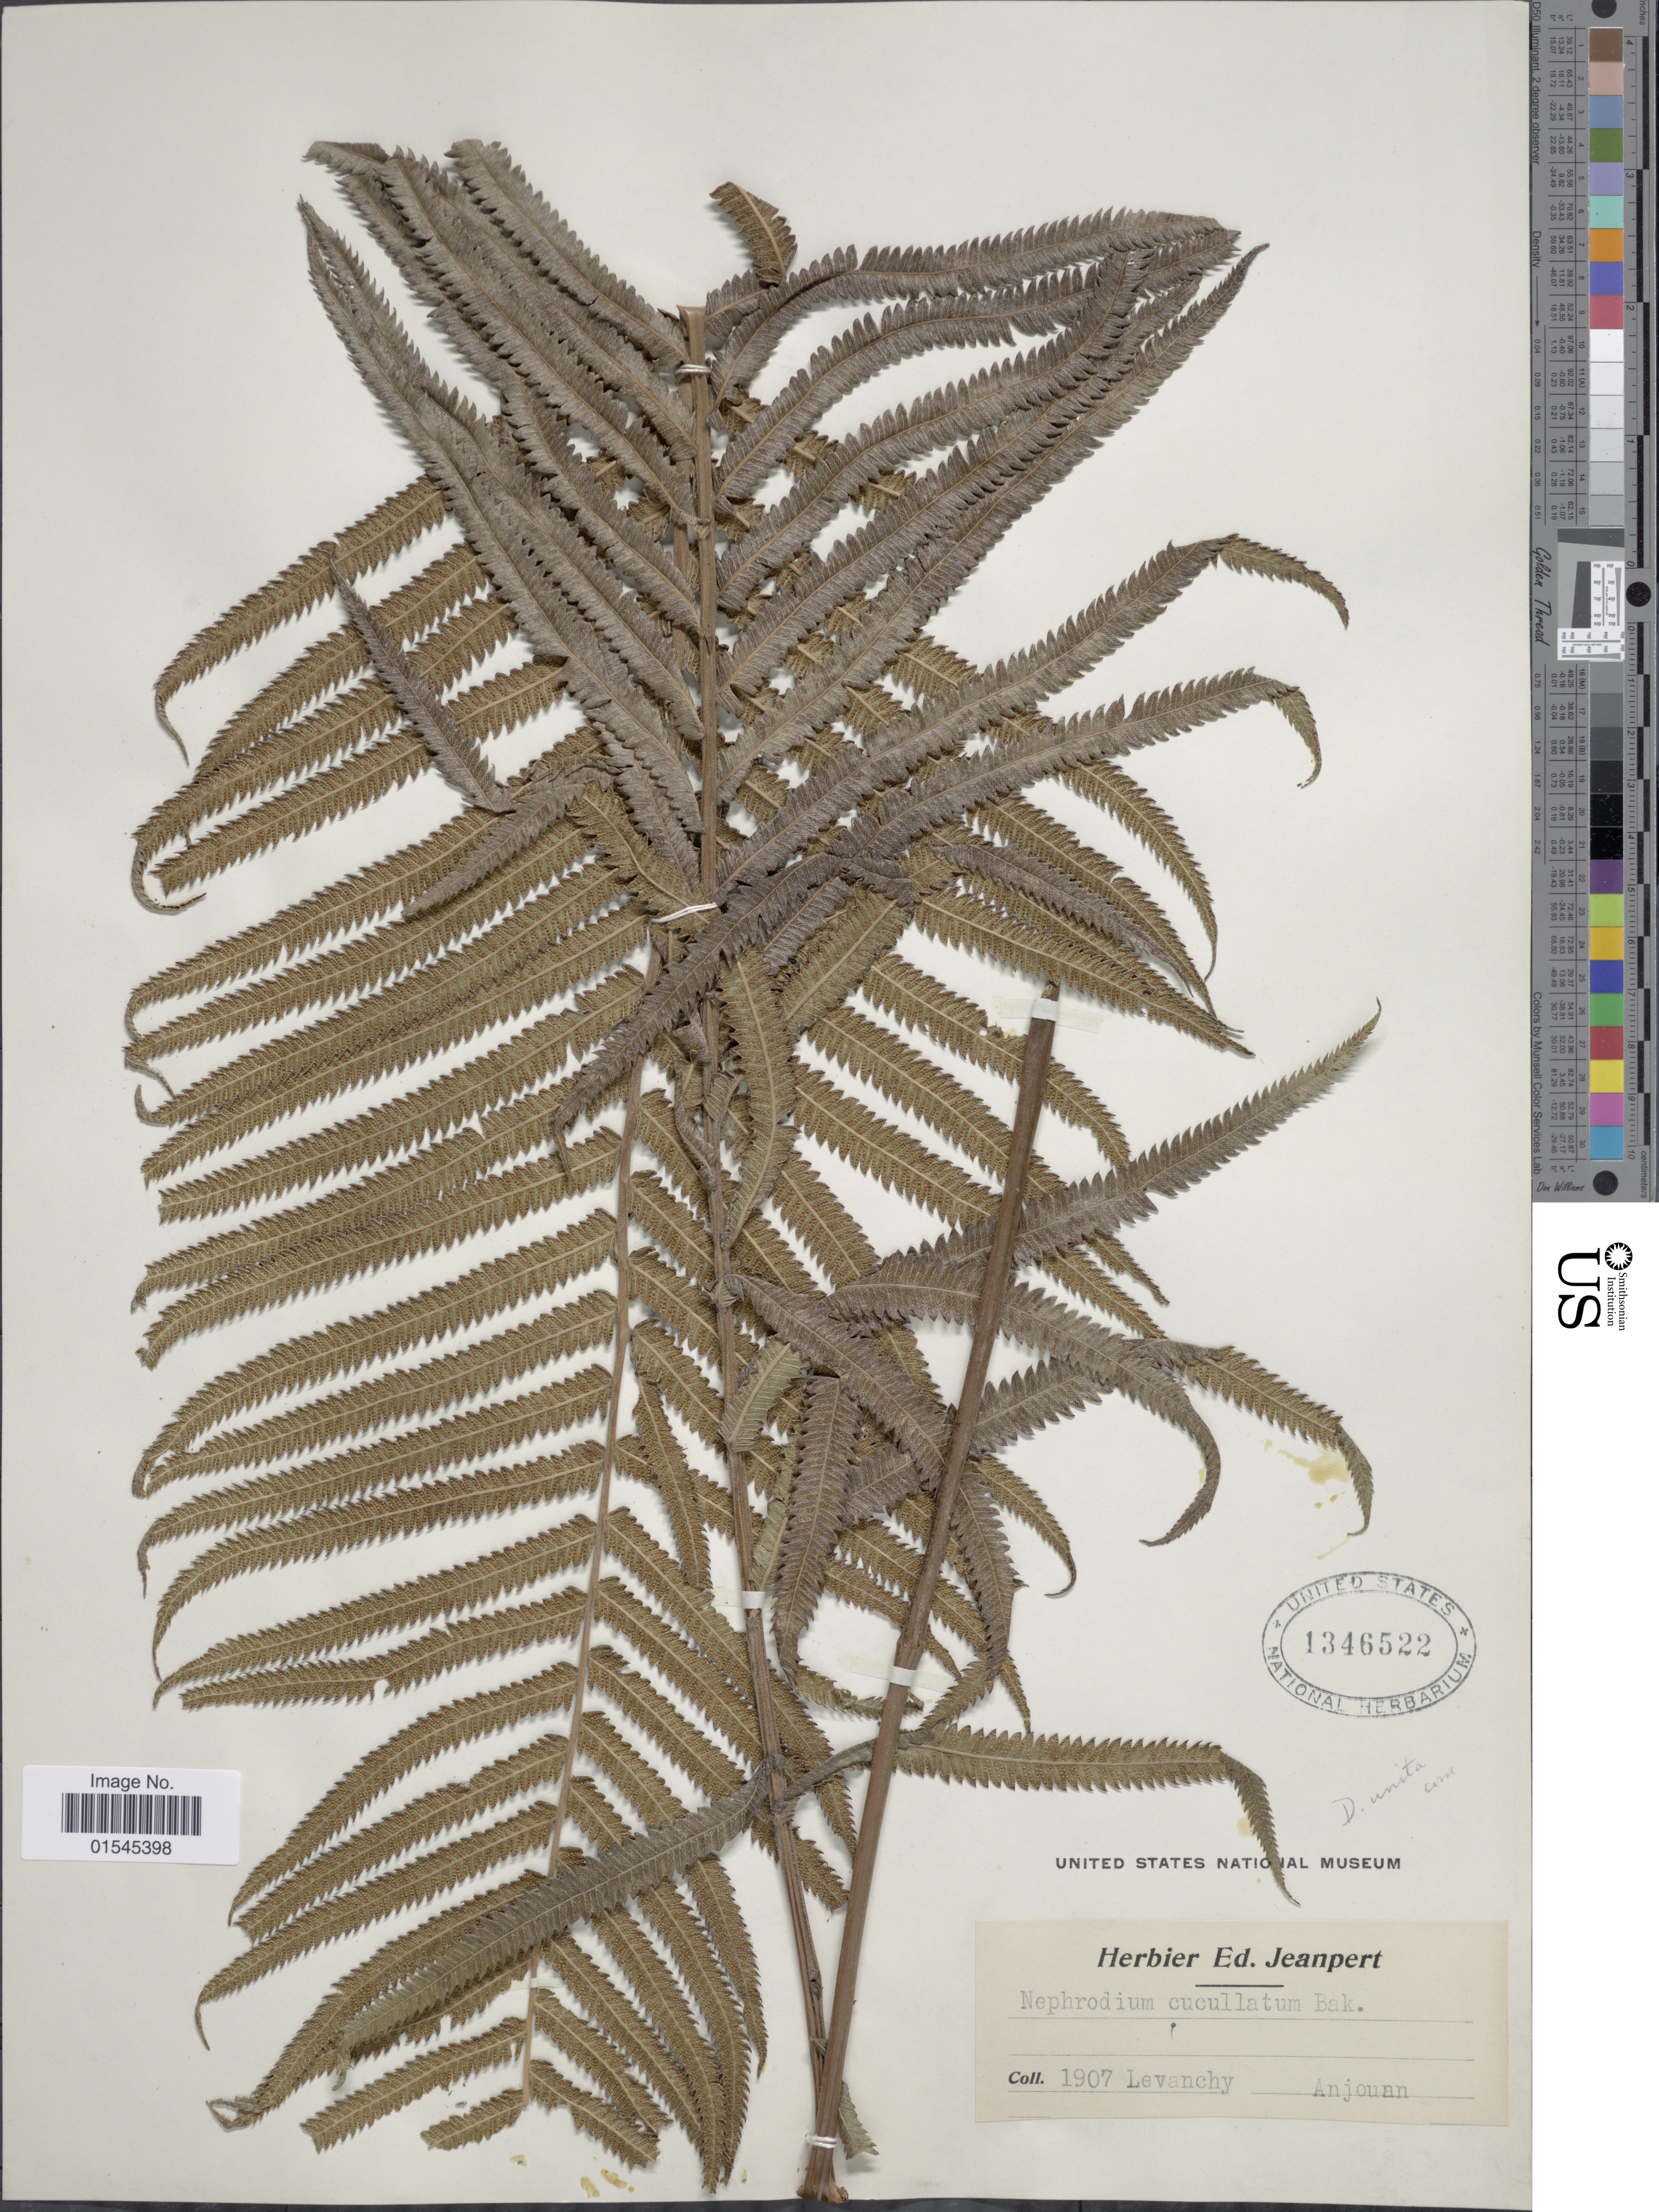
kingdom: Plantae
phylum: Tracheophyta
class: Polypodiopsida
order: Polypodiales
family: Thelypteridaceae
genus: Sphaerostephanos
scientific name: Sphaerostephanos unitus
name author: (L.) Holttum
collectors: Levanchy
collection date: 1907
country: Comoros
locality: Anjouan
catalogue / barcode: US 1346522